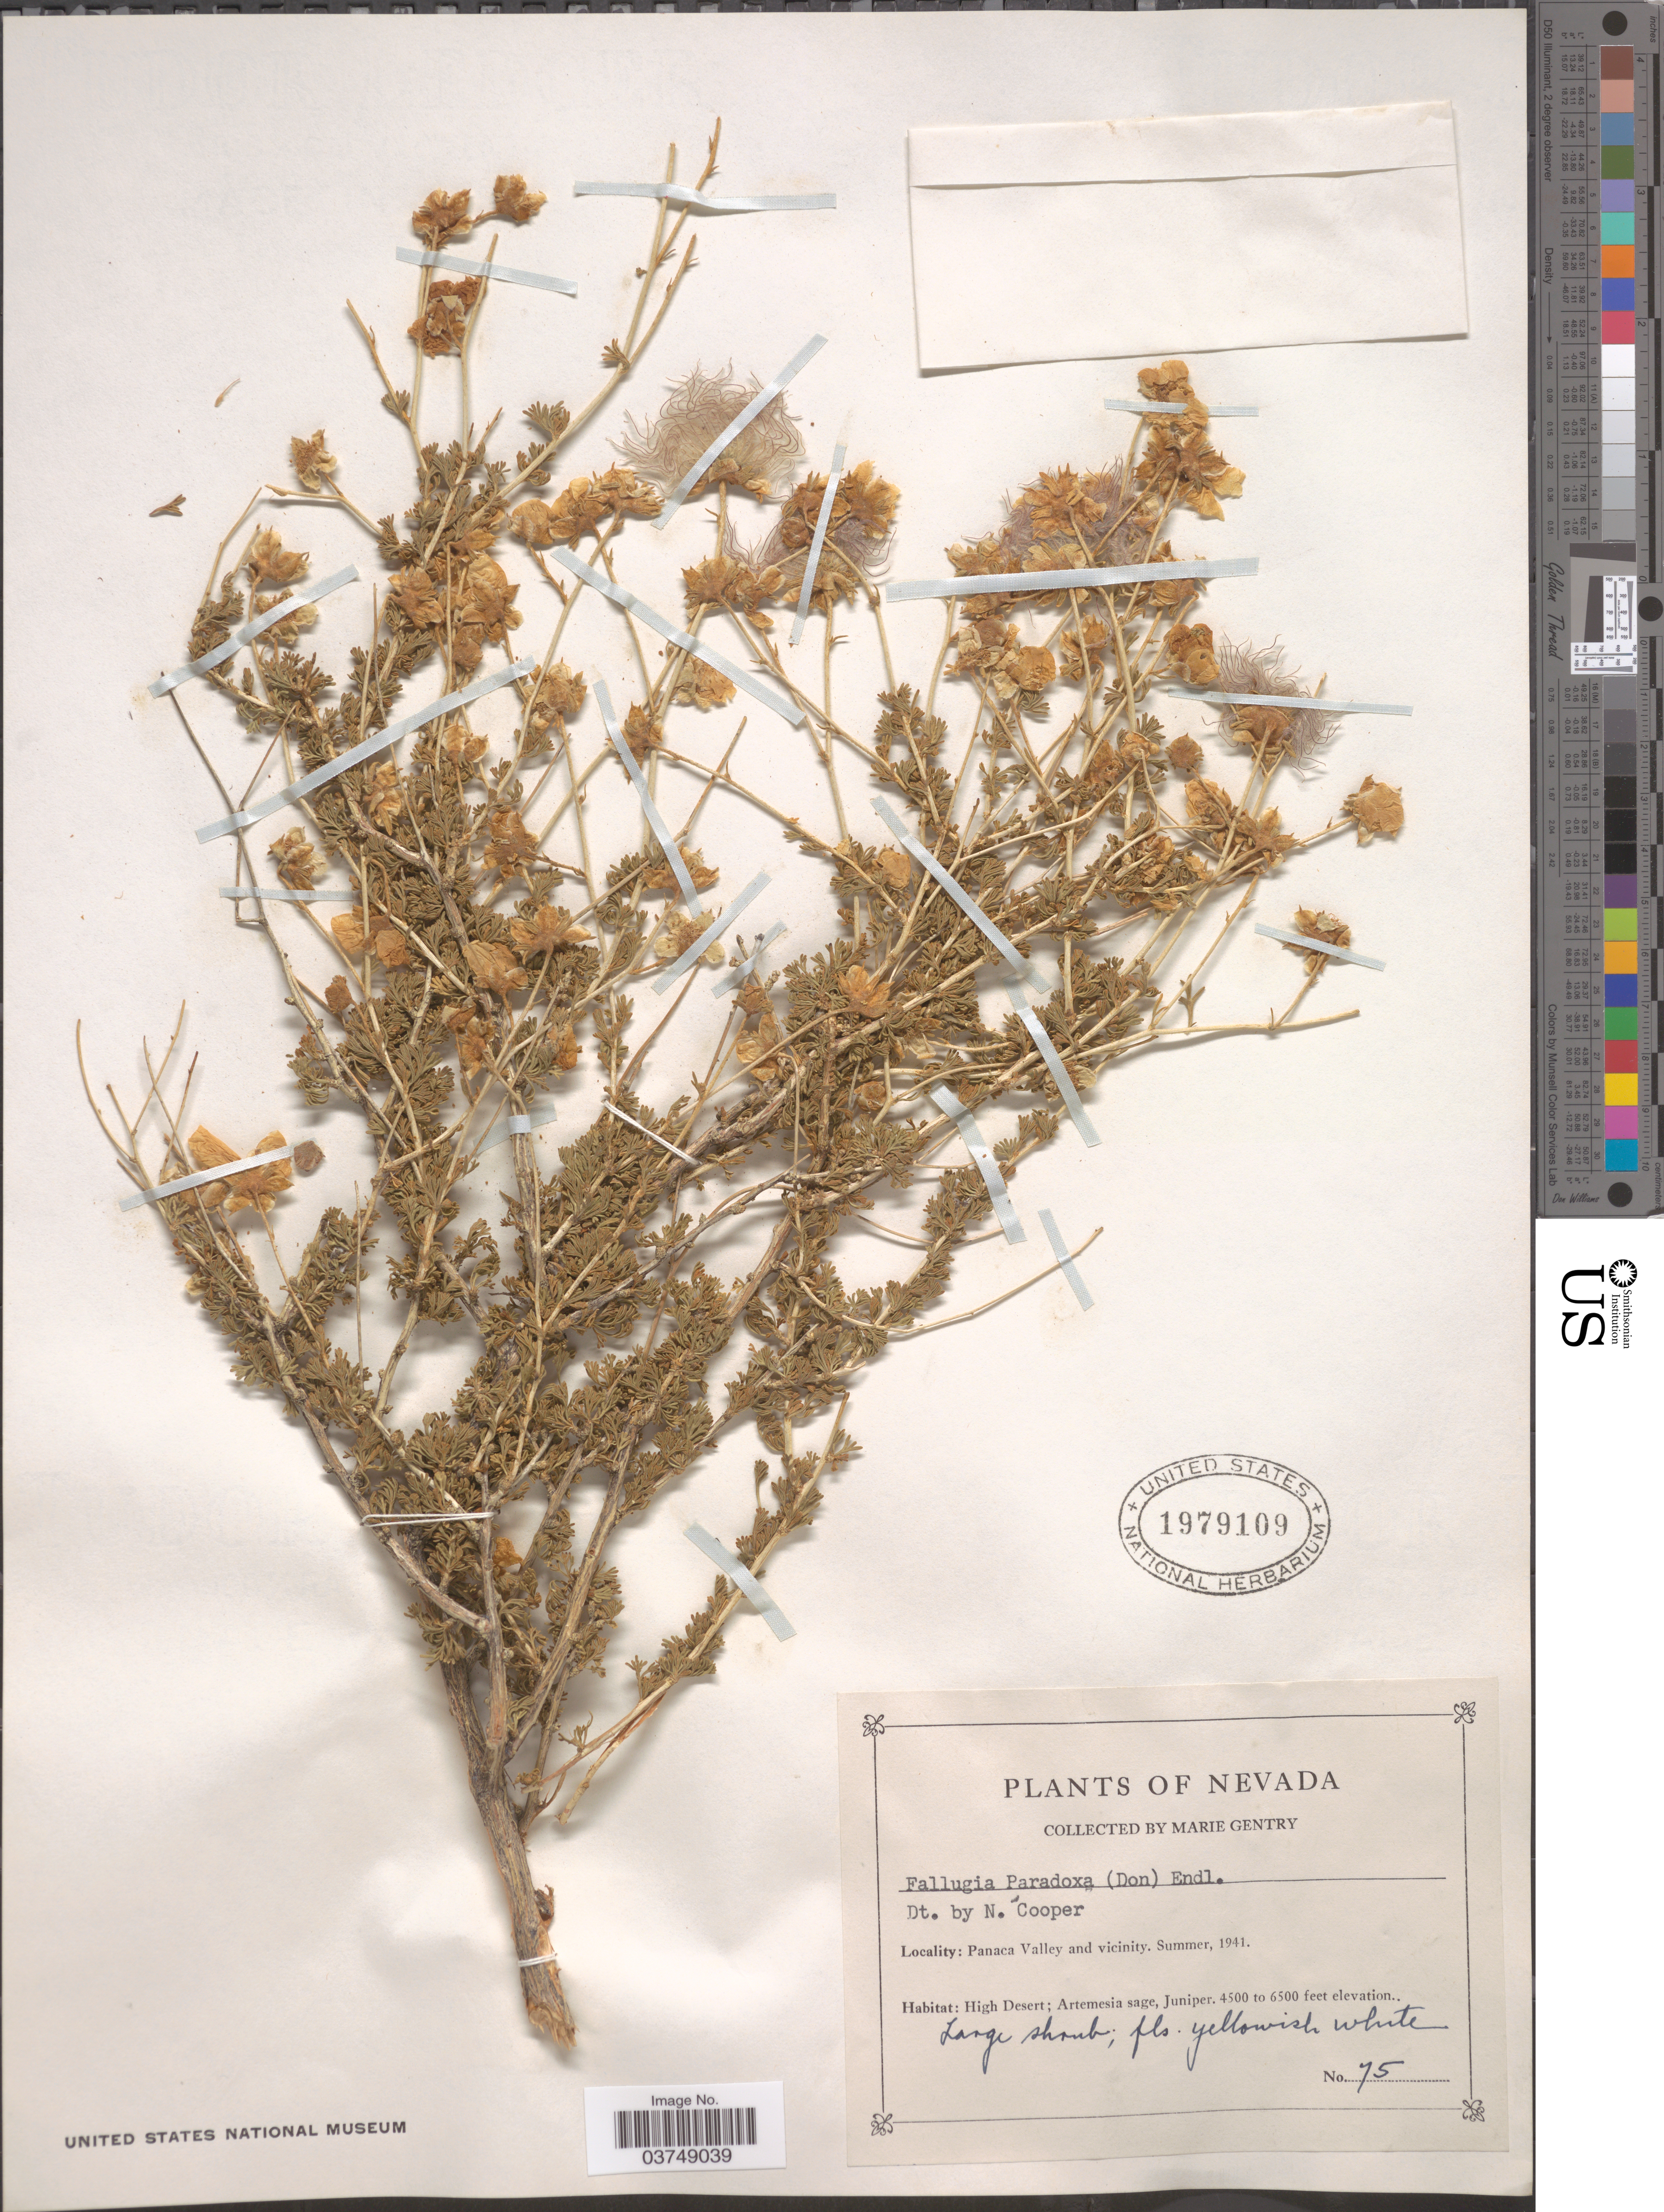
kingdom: Plantae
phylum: Tracheophyta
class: Magnoliopsida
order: Rosales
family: Rosaceae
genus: Fallugia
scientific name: Fallugia acuminata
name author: (Wooton) Rydb.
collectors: M. Gentry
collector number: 75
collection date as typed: Summer, 1941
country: United States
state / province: Nevada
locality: Panaca Valley and vicinity.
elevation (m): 1372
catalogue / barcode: US 1979109